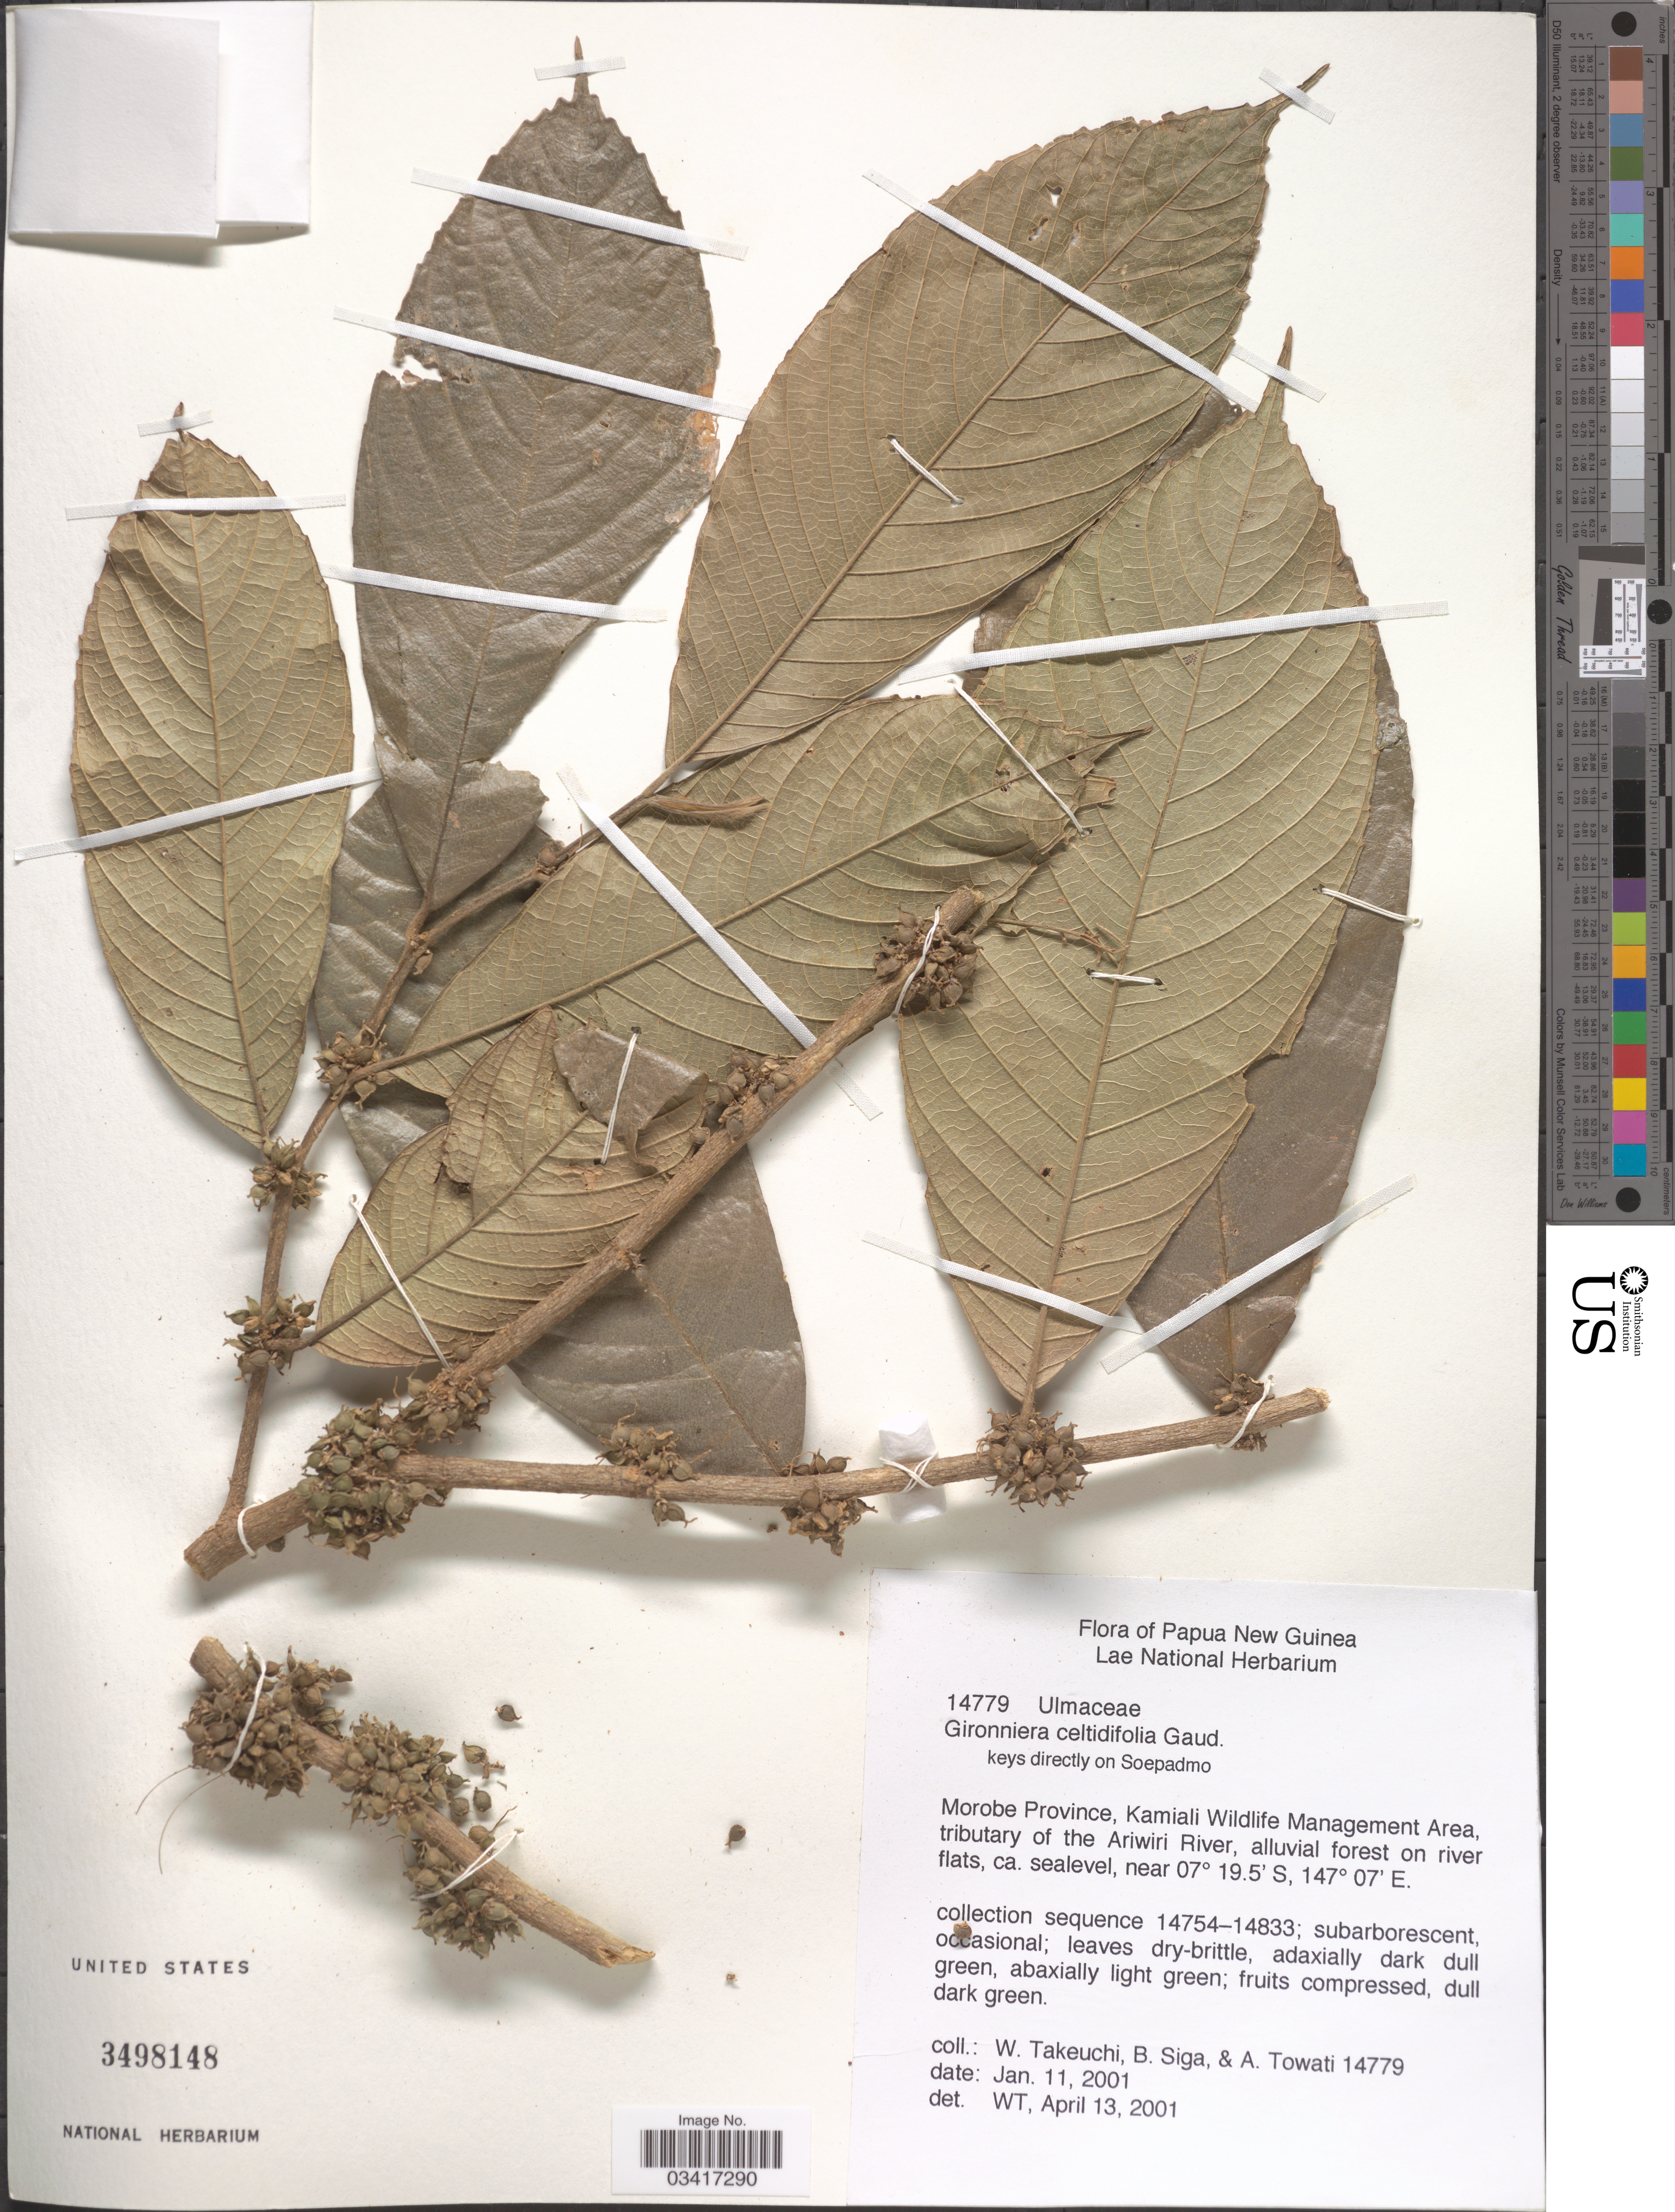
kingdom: Plantae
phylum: Tracheophyta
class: Magnoliopsida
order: Rosales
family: Cannabaceae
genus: Gironniera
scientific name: Gironniera celtidifolia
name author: Gaudich.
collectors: W. Takeuchi, B. Siga & A. Towati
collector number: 14779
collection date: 2001-01-11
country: Papua New Guinea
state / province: Morobe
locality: Kamiali Wildlife Management Area, tributary of the Ariwiri River, alluvial forest on river flats.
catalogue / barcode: US 3498148